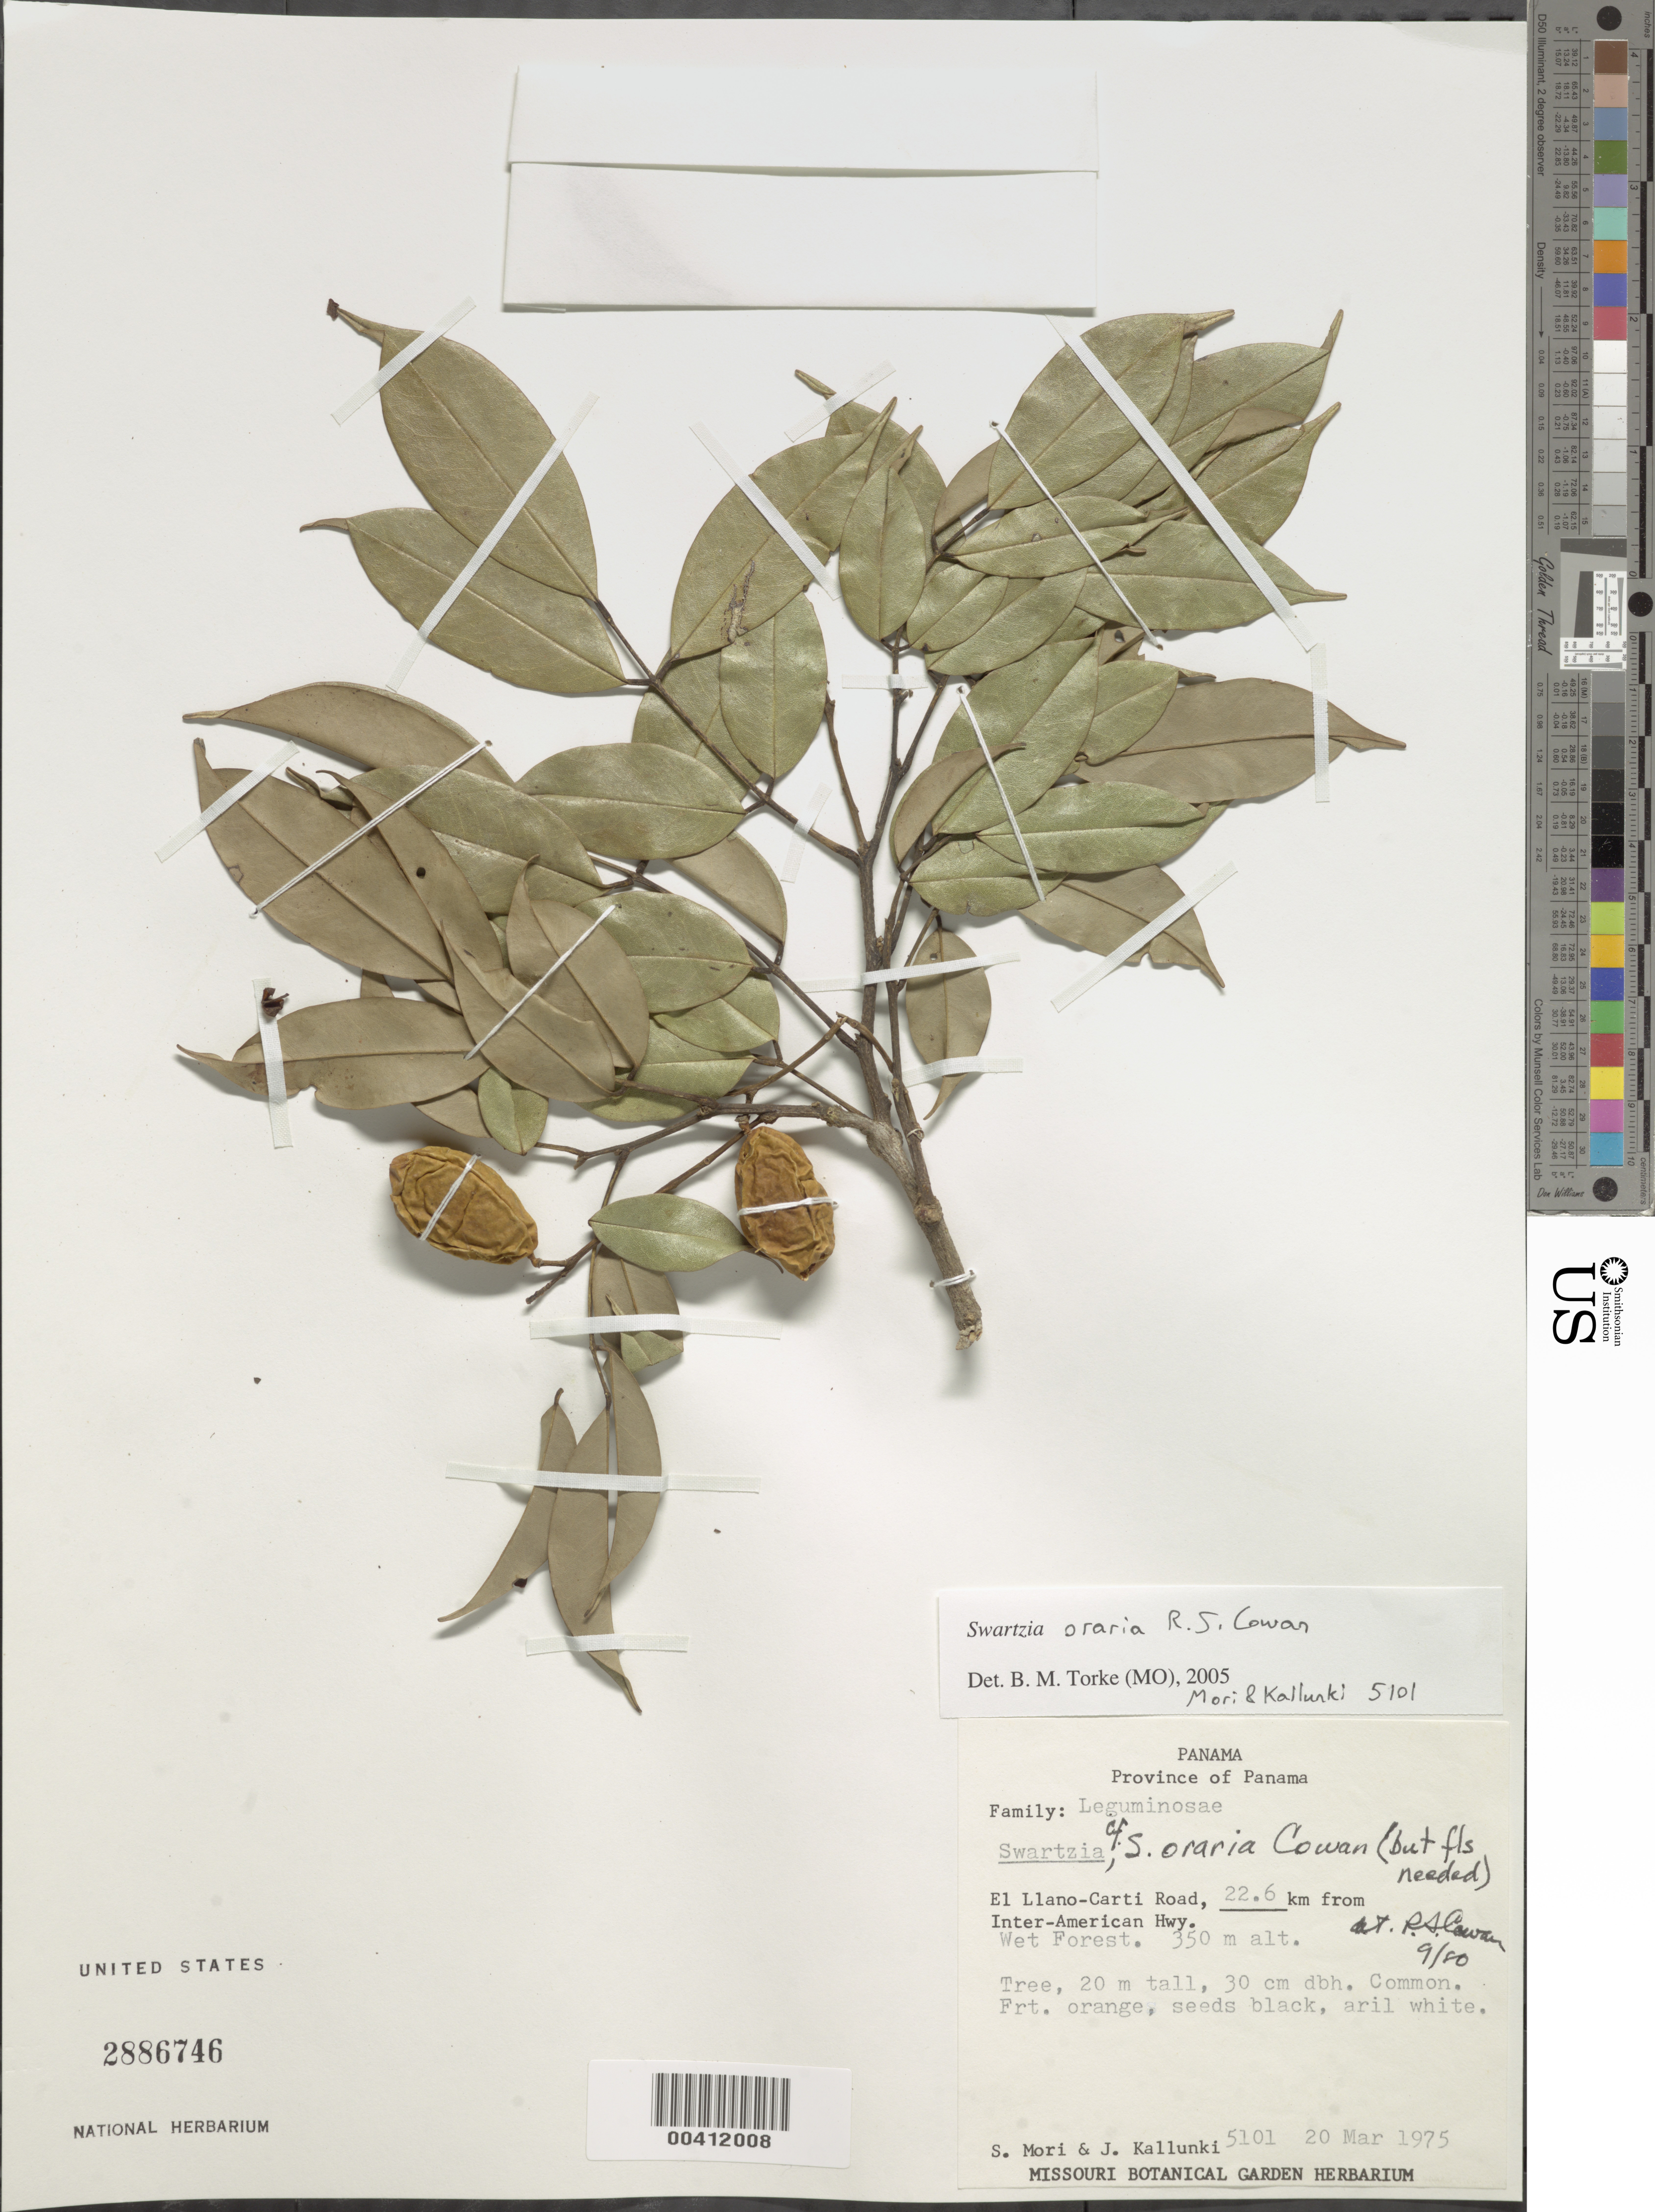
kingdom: Plantae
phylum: Tracheophyta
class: Magnoliopsida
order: Fabales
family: Fabaceae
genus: Swartzia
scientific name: Swartzia oraria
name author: R.S. Cowan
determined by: Cowan, R. S.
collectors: S. Mori & J. Kallunki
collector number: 5101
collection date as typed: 20 Mar 1975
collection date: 1975-03-20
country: Panama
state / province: Panamá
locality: El Llano-Carti road, 22.6 km from inter-American Hwy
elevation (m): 350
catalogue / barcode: US 2886746